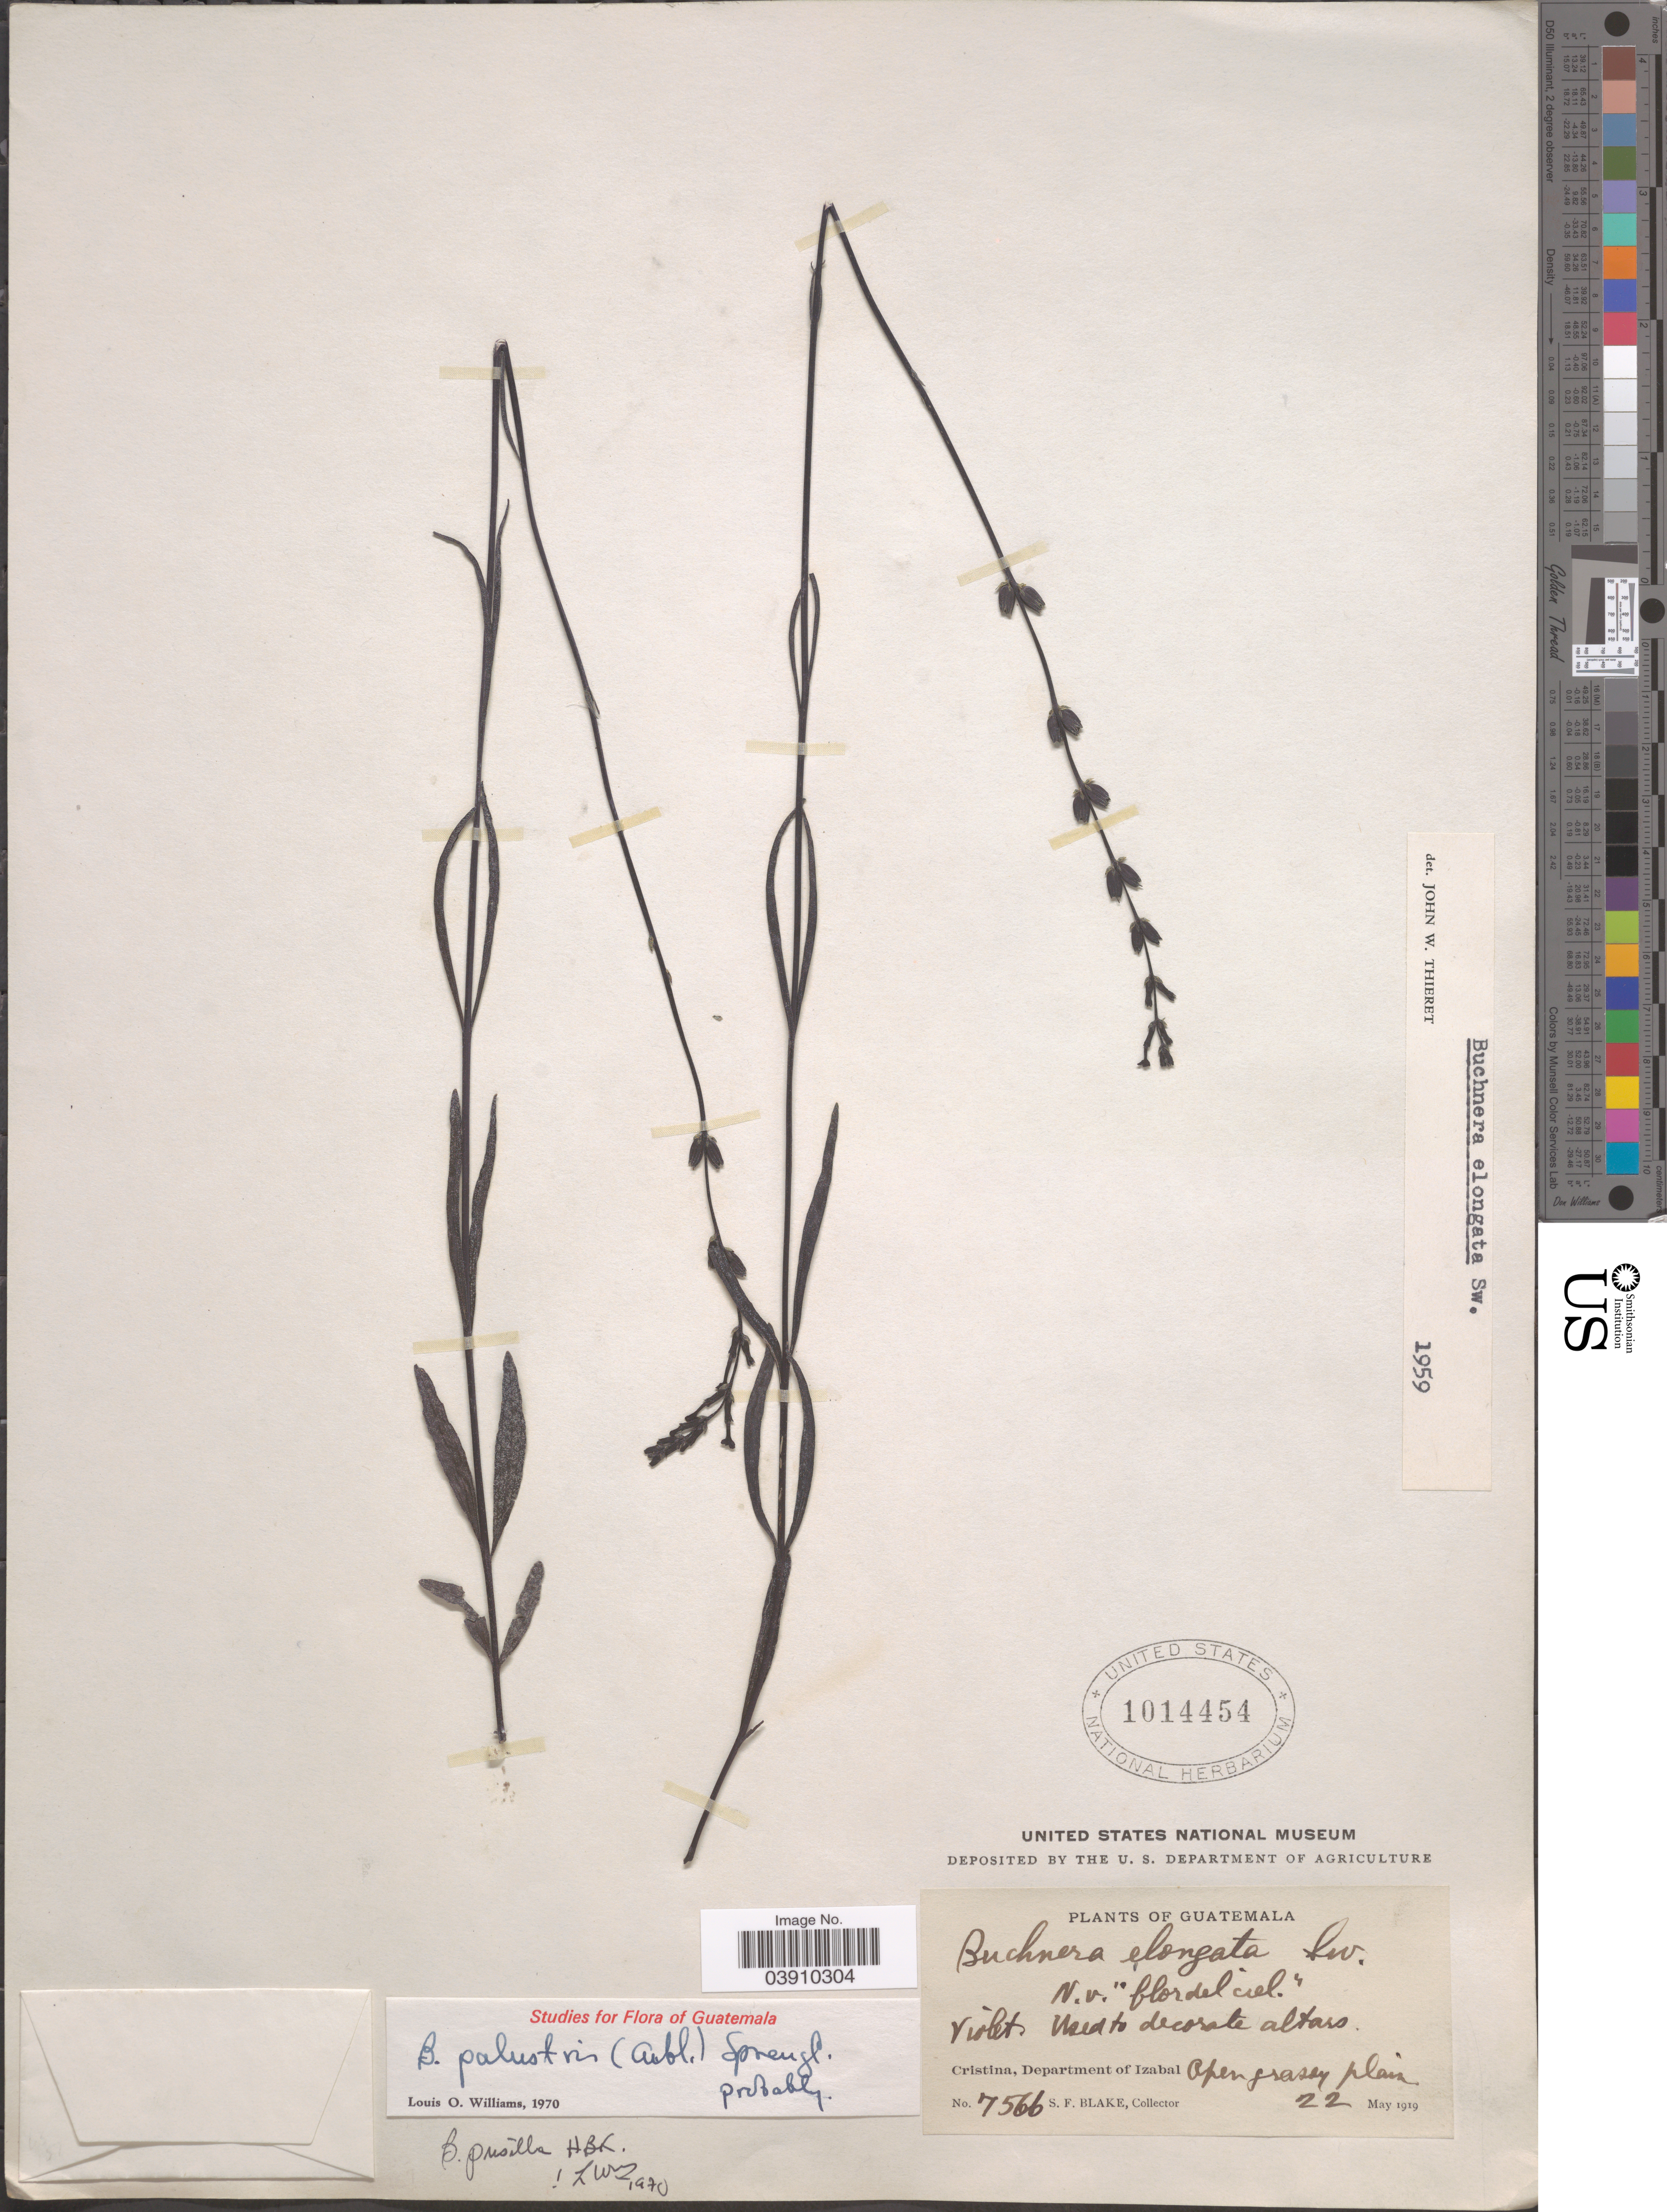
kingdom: Plantae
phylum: Tracheophyta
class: Magnoliopsida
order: Lamiales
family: Orobanchaceae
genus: Buchnera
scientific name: Buchnera palustris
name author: (Aubl.) Spreng.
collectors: S. Blake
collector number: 7566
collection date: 1919-05-22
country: Guatemala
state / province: Izabal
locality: Cristina, Department of Izabal.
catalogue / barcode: US 1014454